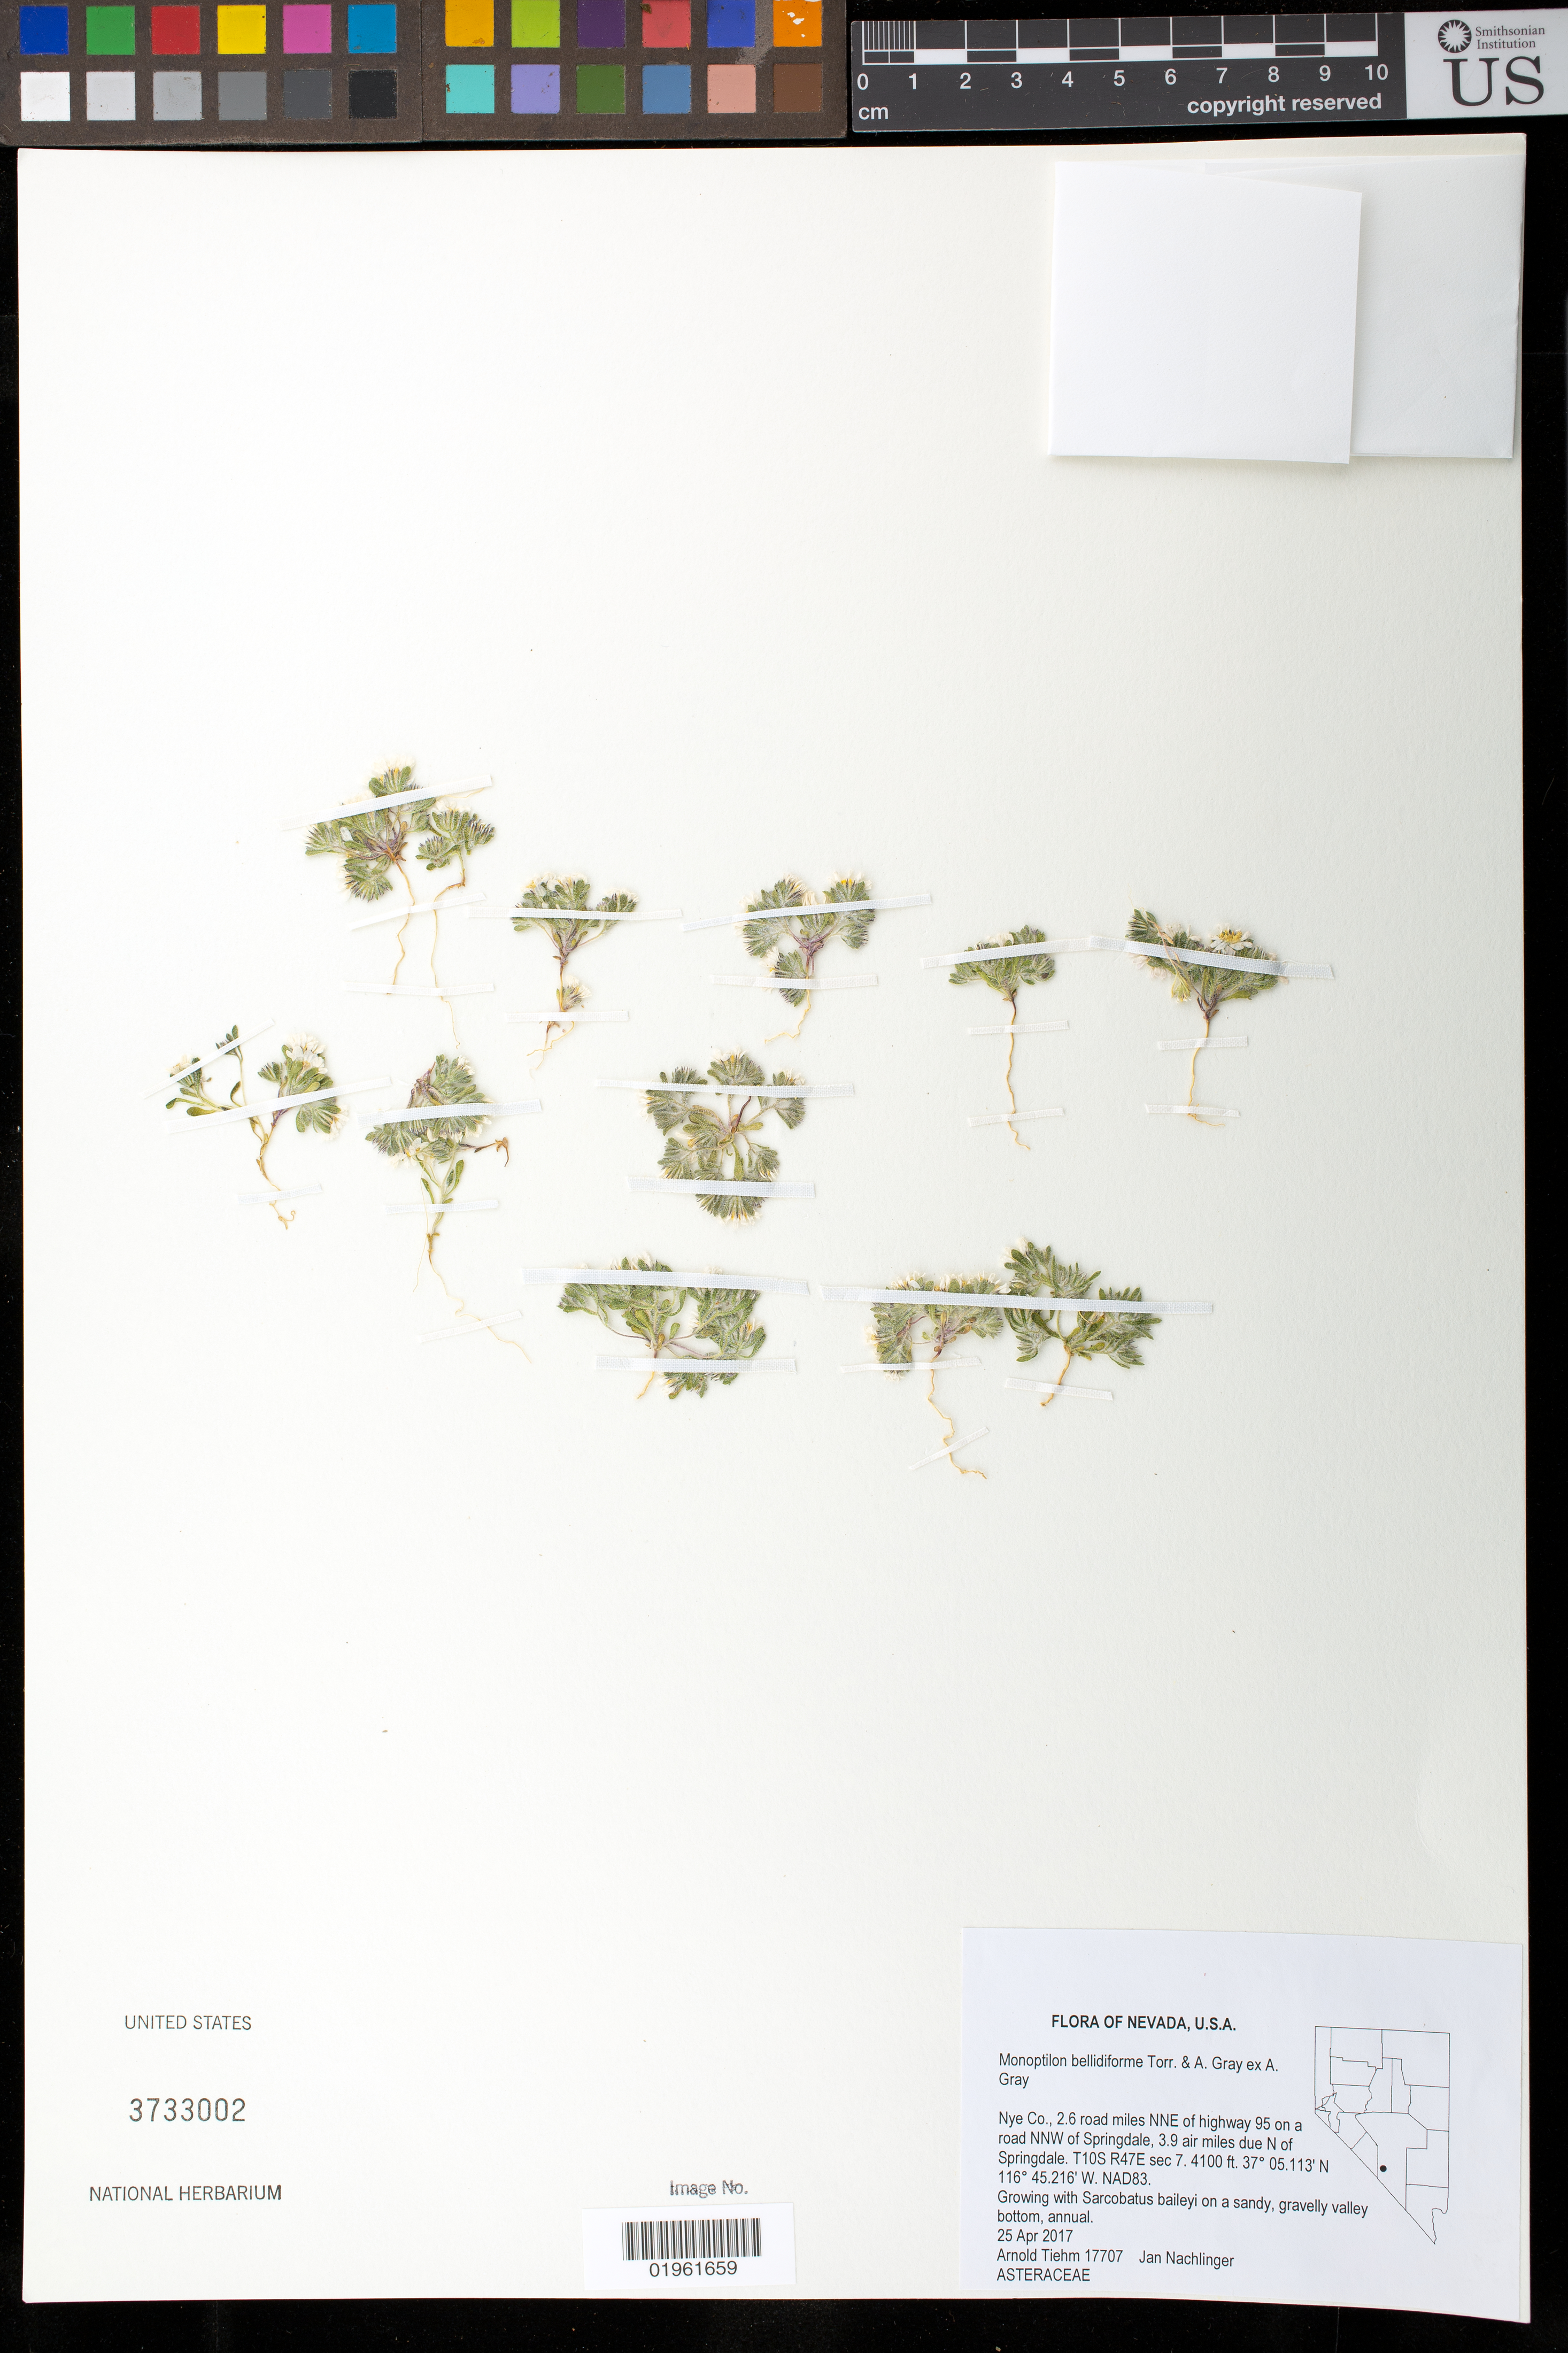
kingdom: Plantae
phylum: Tracheophyta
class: Magnoliopsida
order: Asterales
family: Asteraceae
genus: Monoptilon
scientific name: Monoptilon bellidiforme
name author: Torr. & A. Gray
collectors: A. Tiehm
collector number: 17707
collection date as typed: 25 Apr 2017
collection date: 2017-04-25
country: United States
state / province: Nevada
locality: Nye Co., 2.6 miles NNE of highway 95 on a road NNW of Springdale, 3.9 air miles due N of Springdale.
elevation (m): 1250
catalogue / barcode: US 3733002